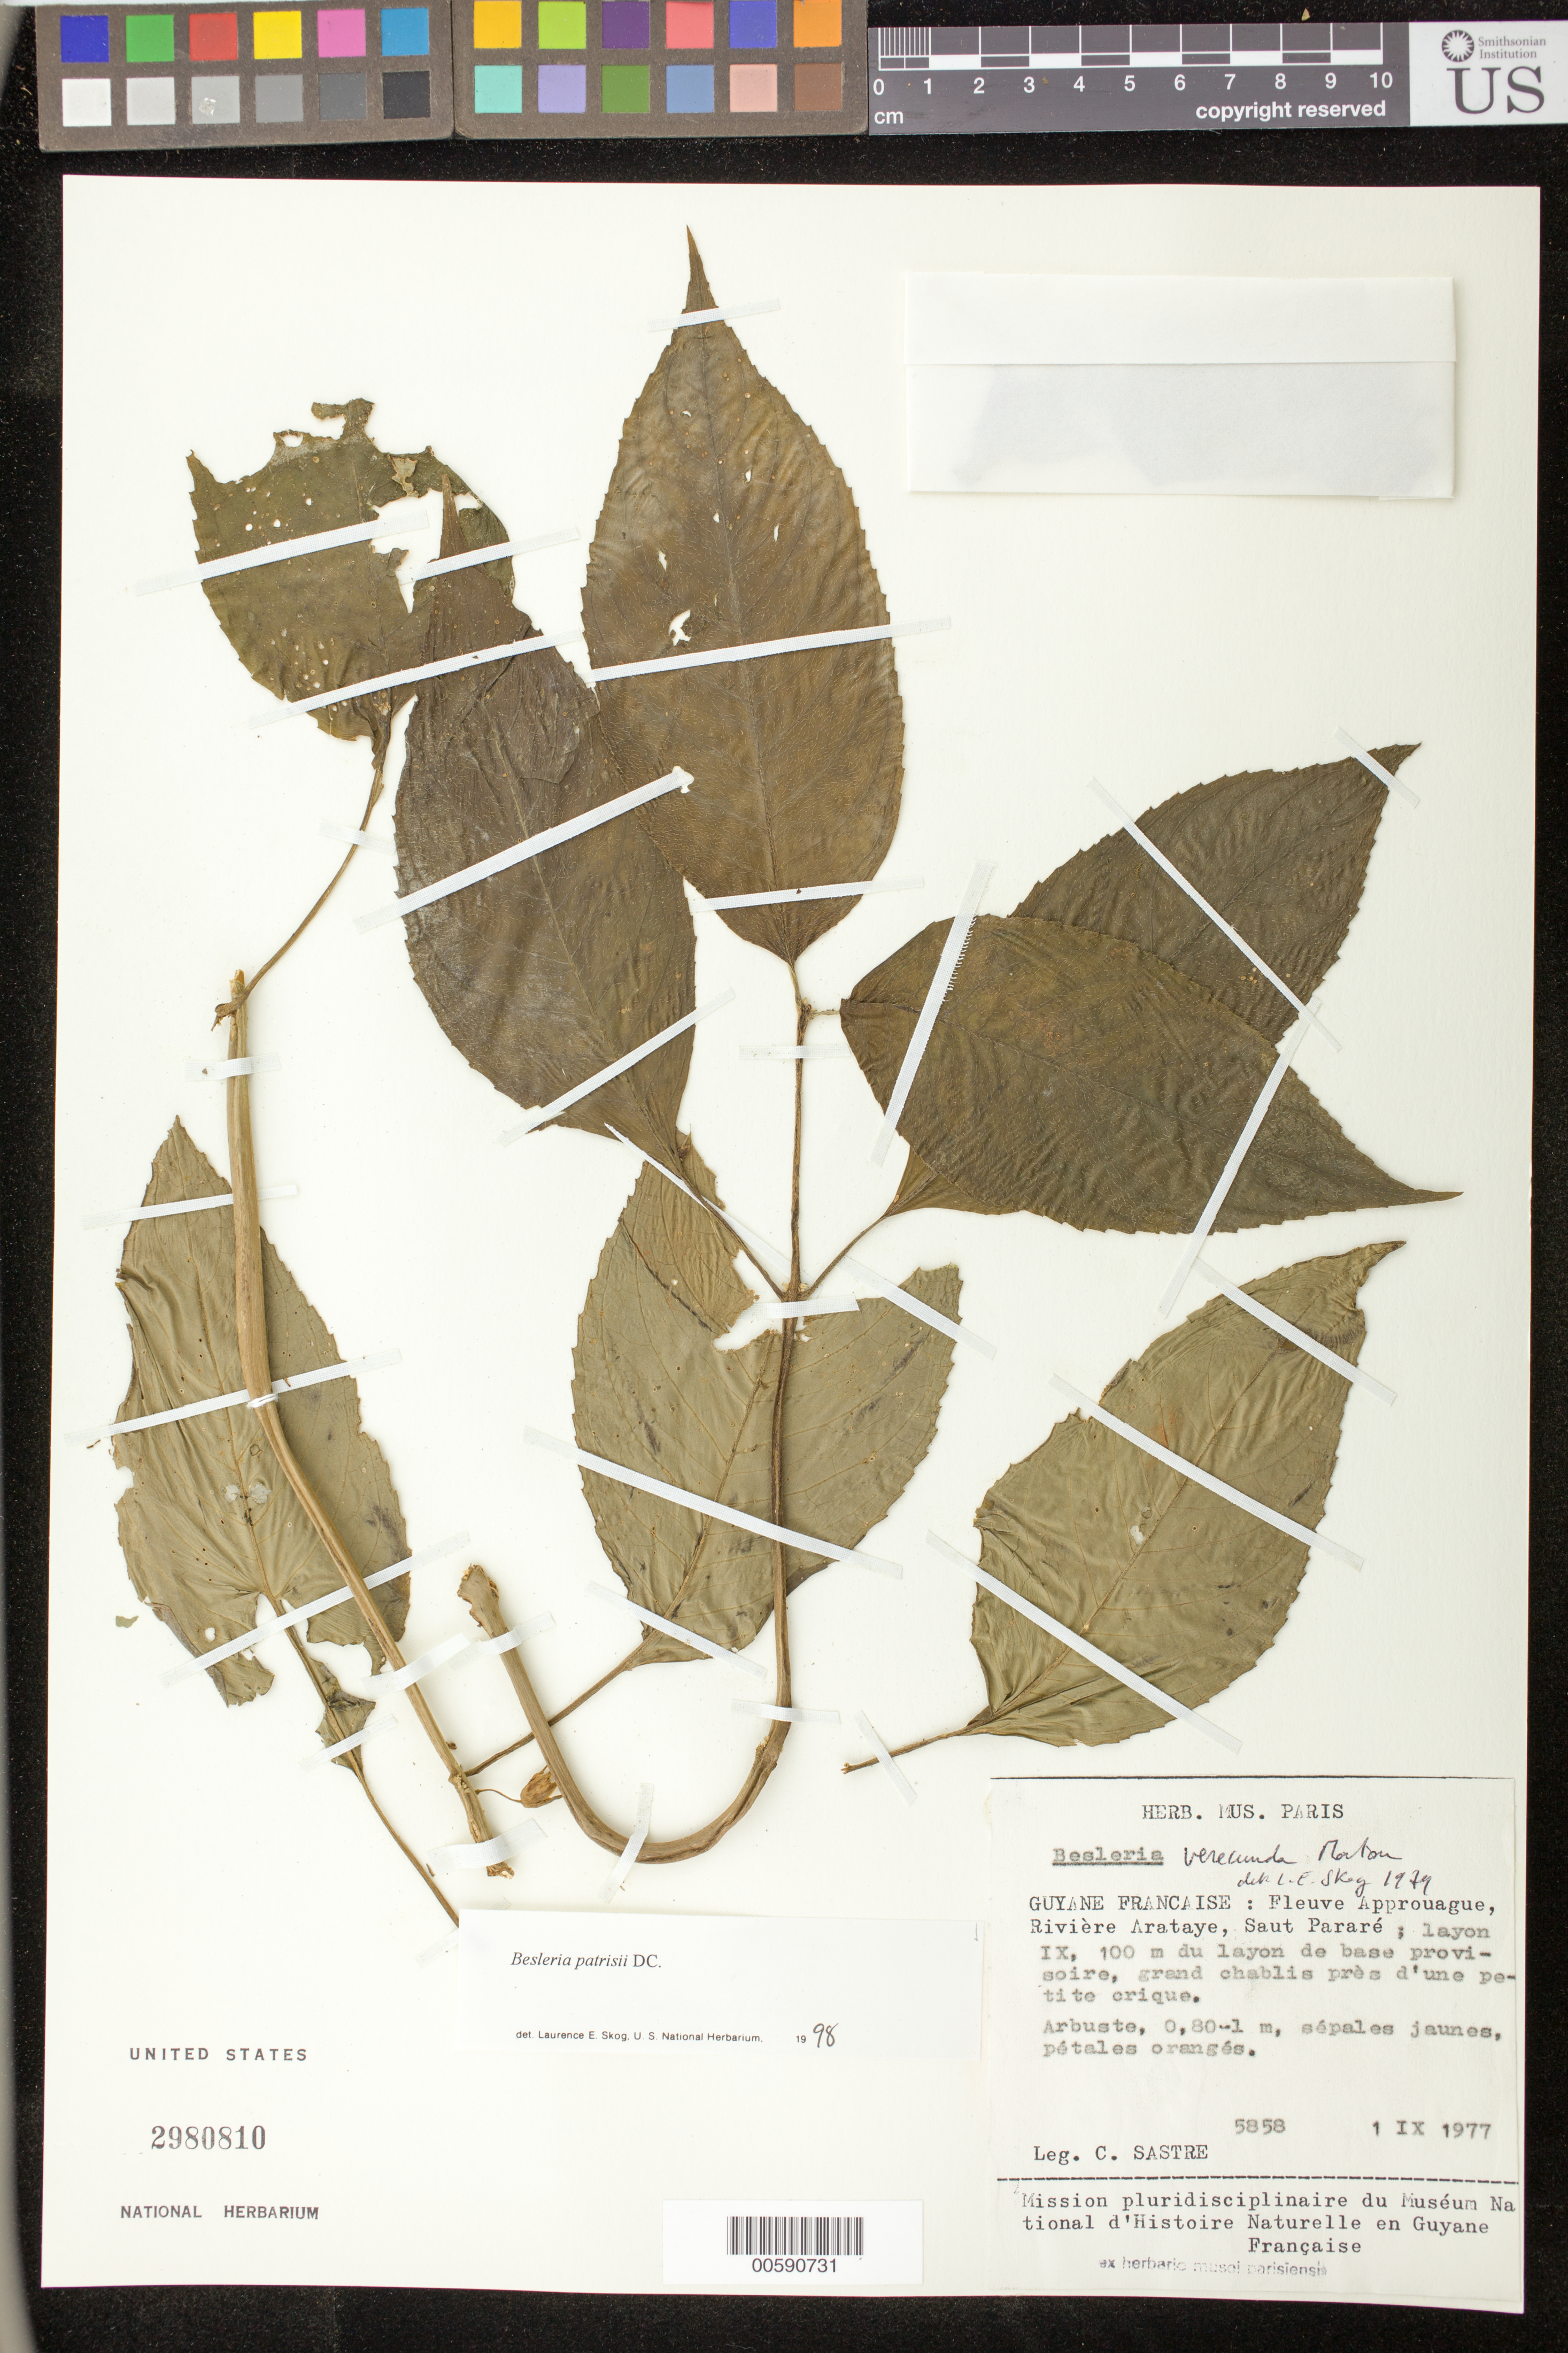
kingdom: Plantae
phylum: Tracheophyta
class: Magnoliopsida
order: Lamiales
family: Gesneriaceae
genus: Besleria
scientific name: Besleria patrisii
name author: DC.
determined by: Skog, Laurence E.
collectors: C. H. L. Sastre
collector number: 5858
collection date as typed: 01 Sep 1977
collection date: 1977-09-01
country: French Guiana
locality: Fleuve Approuague, Rivière Arataye, Saut Pararé; layon IX, 100 m du layon de base provisoire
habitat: Grand chablis près d'une petite crique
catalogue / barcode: US 2980810